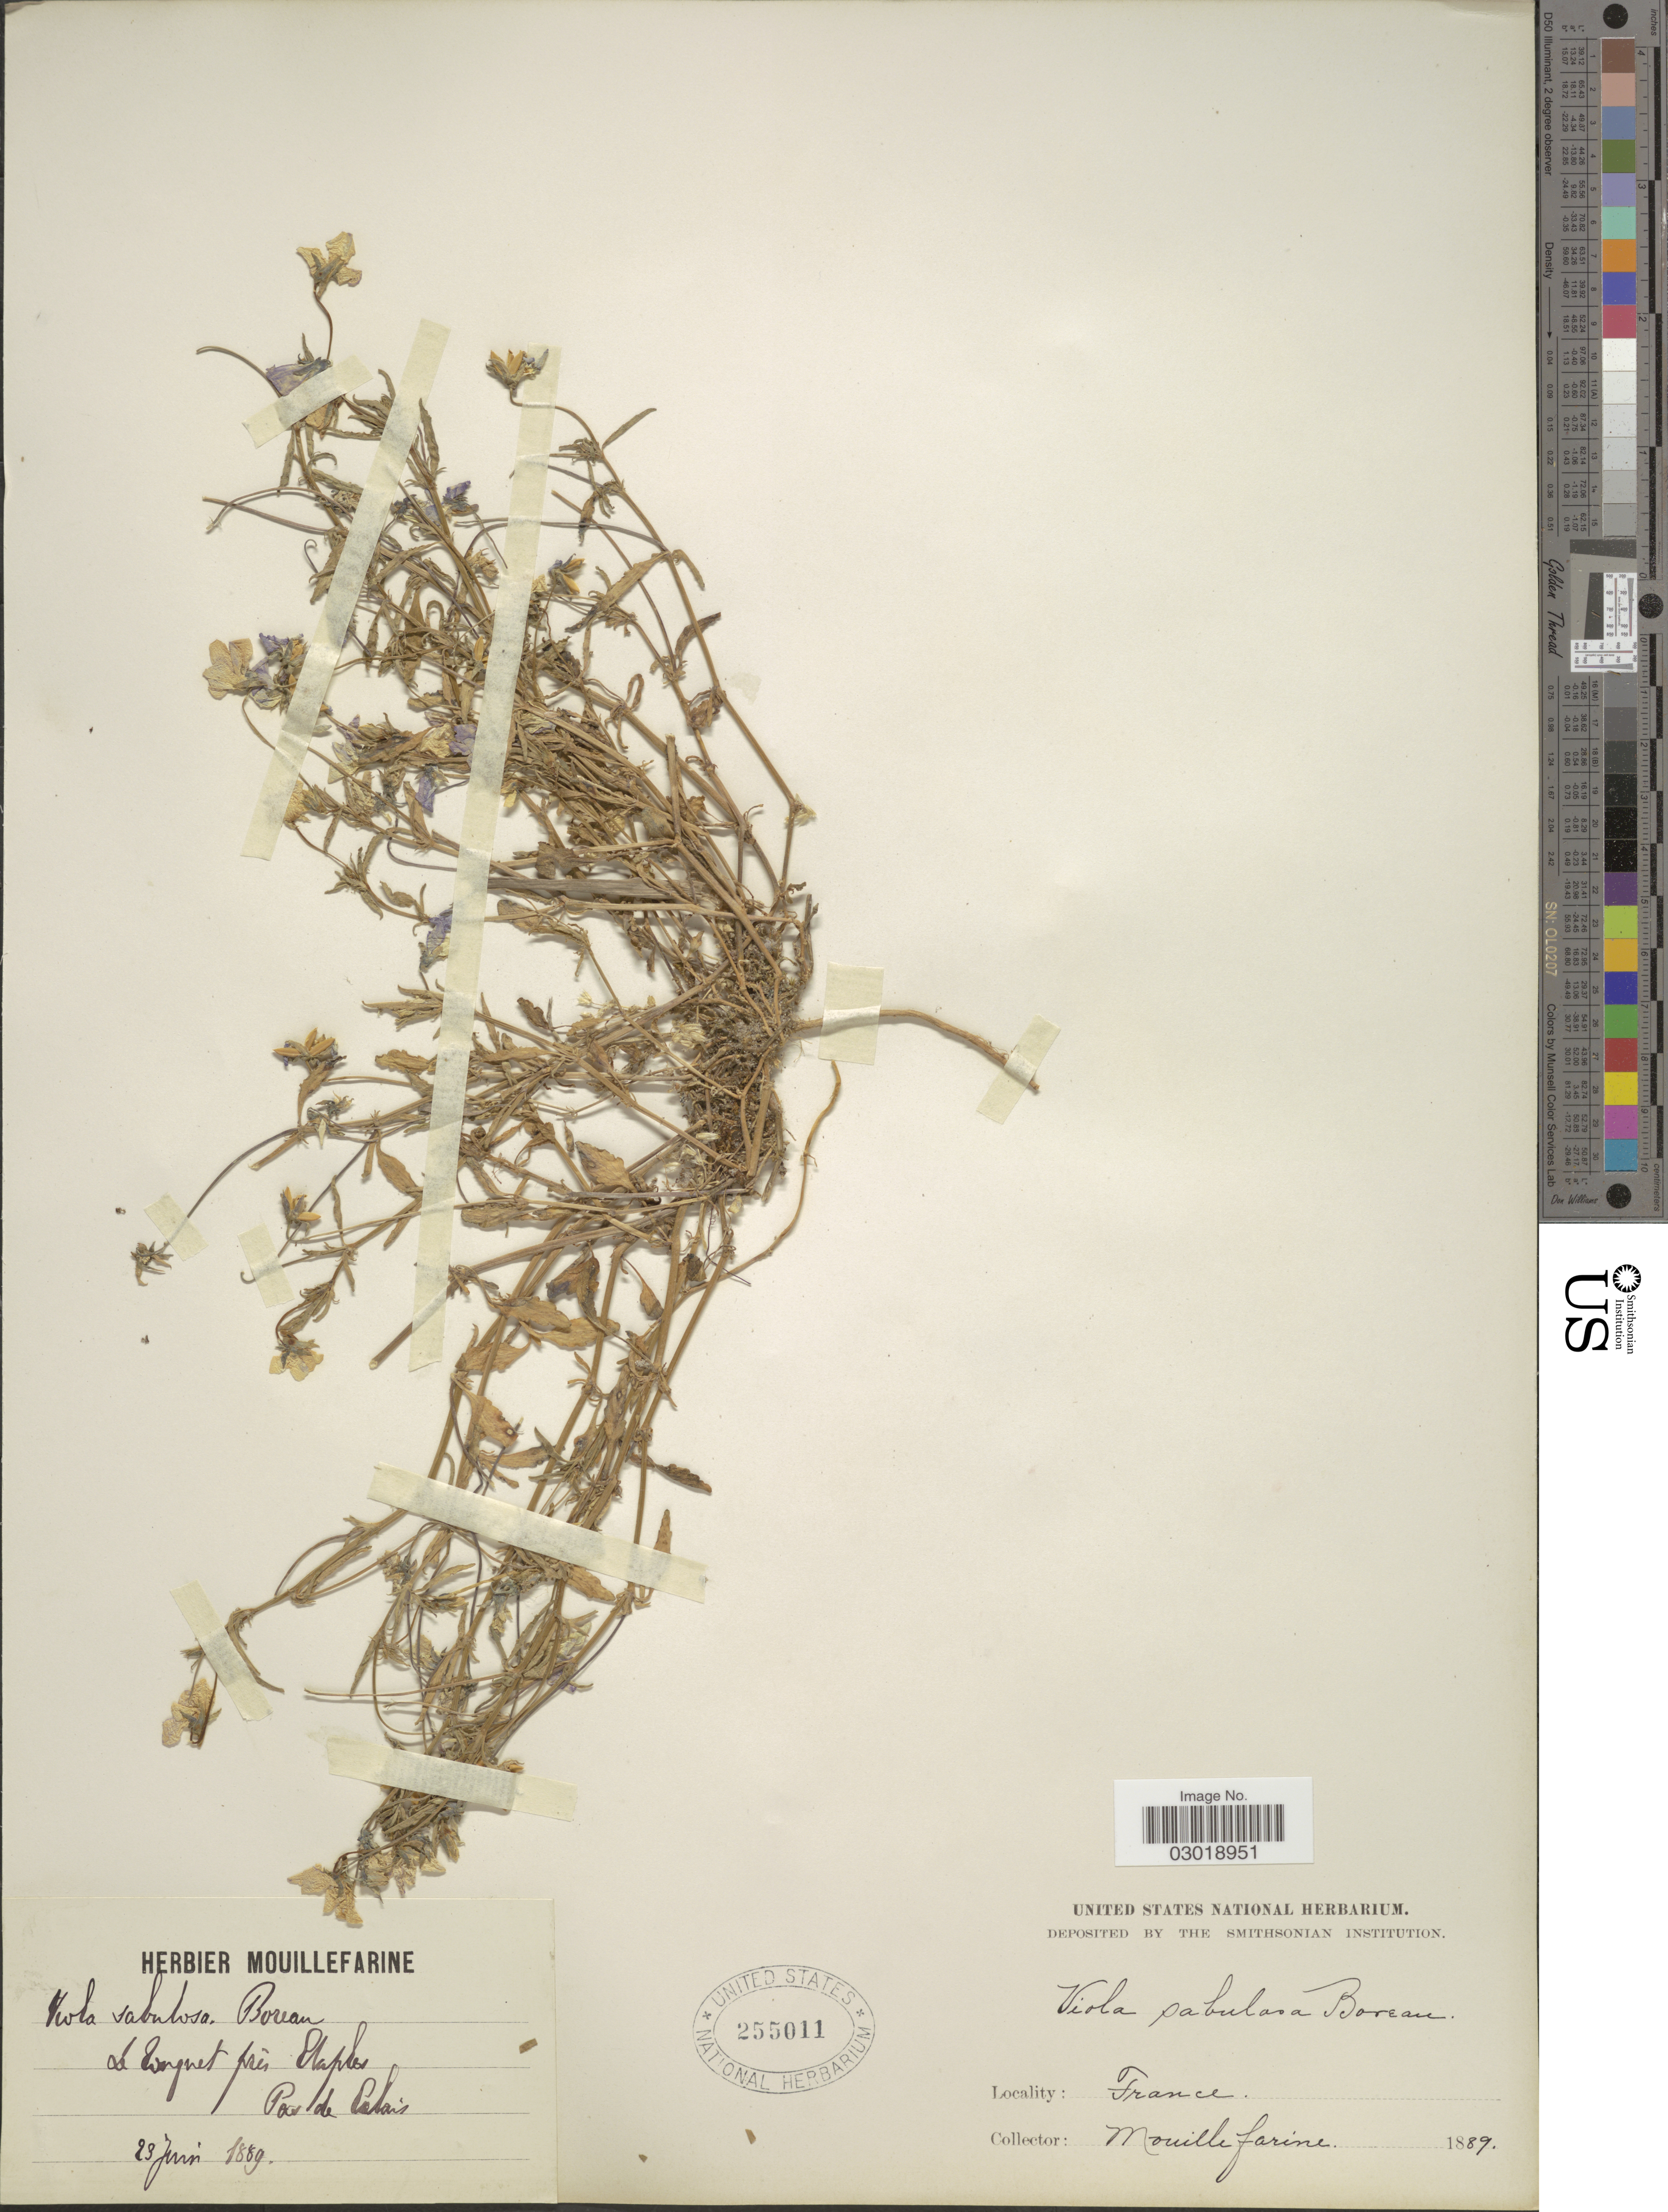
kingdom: Plantae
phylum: Tracheophyta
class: Magnoliopsida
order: Malpighiales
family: Violaceae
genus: Viola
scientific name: Viola sabulosa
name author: Boreau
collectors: A. Mouillefarine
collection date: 1889-06-23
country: France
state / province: Hauts-de-France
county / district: Pas-de-Calais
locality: Le Touquet prés Etaples. Pas de Calais.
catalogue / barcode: US 255011